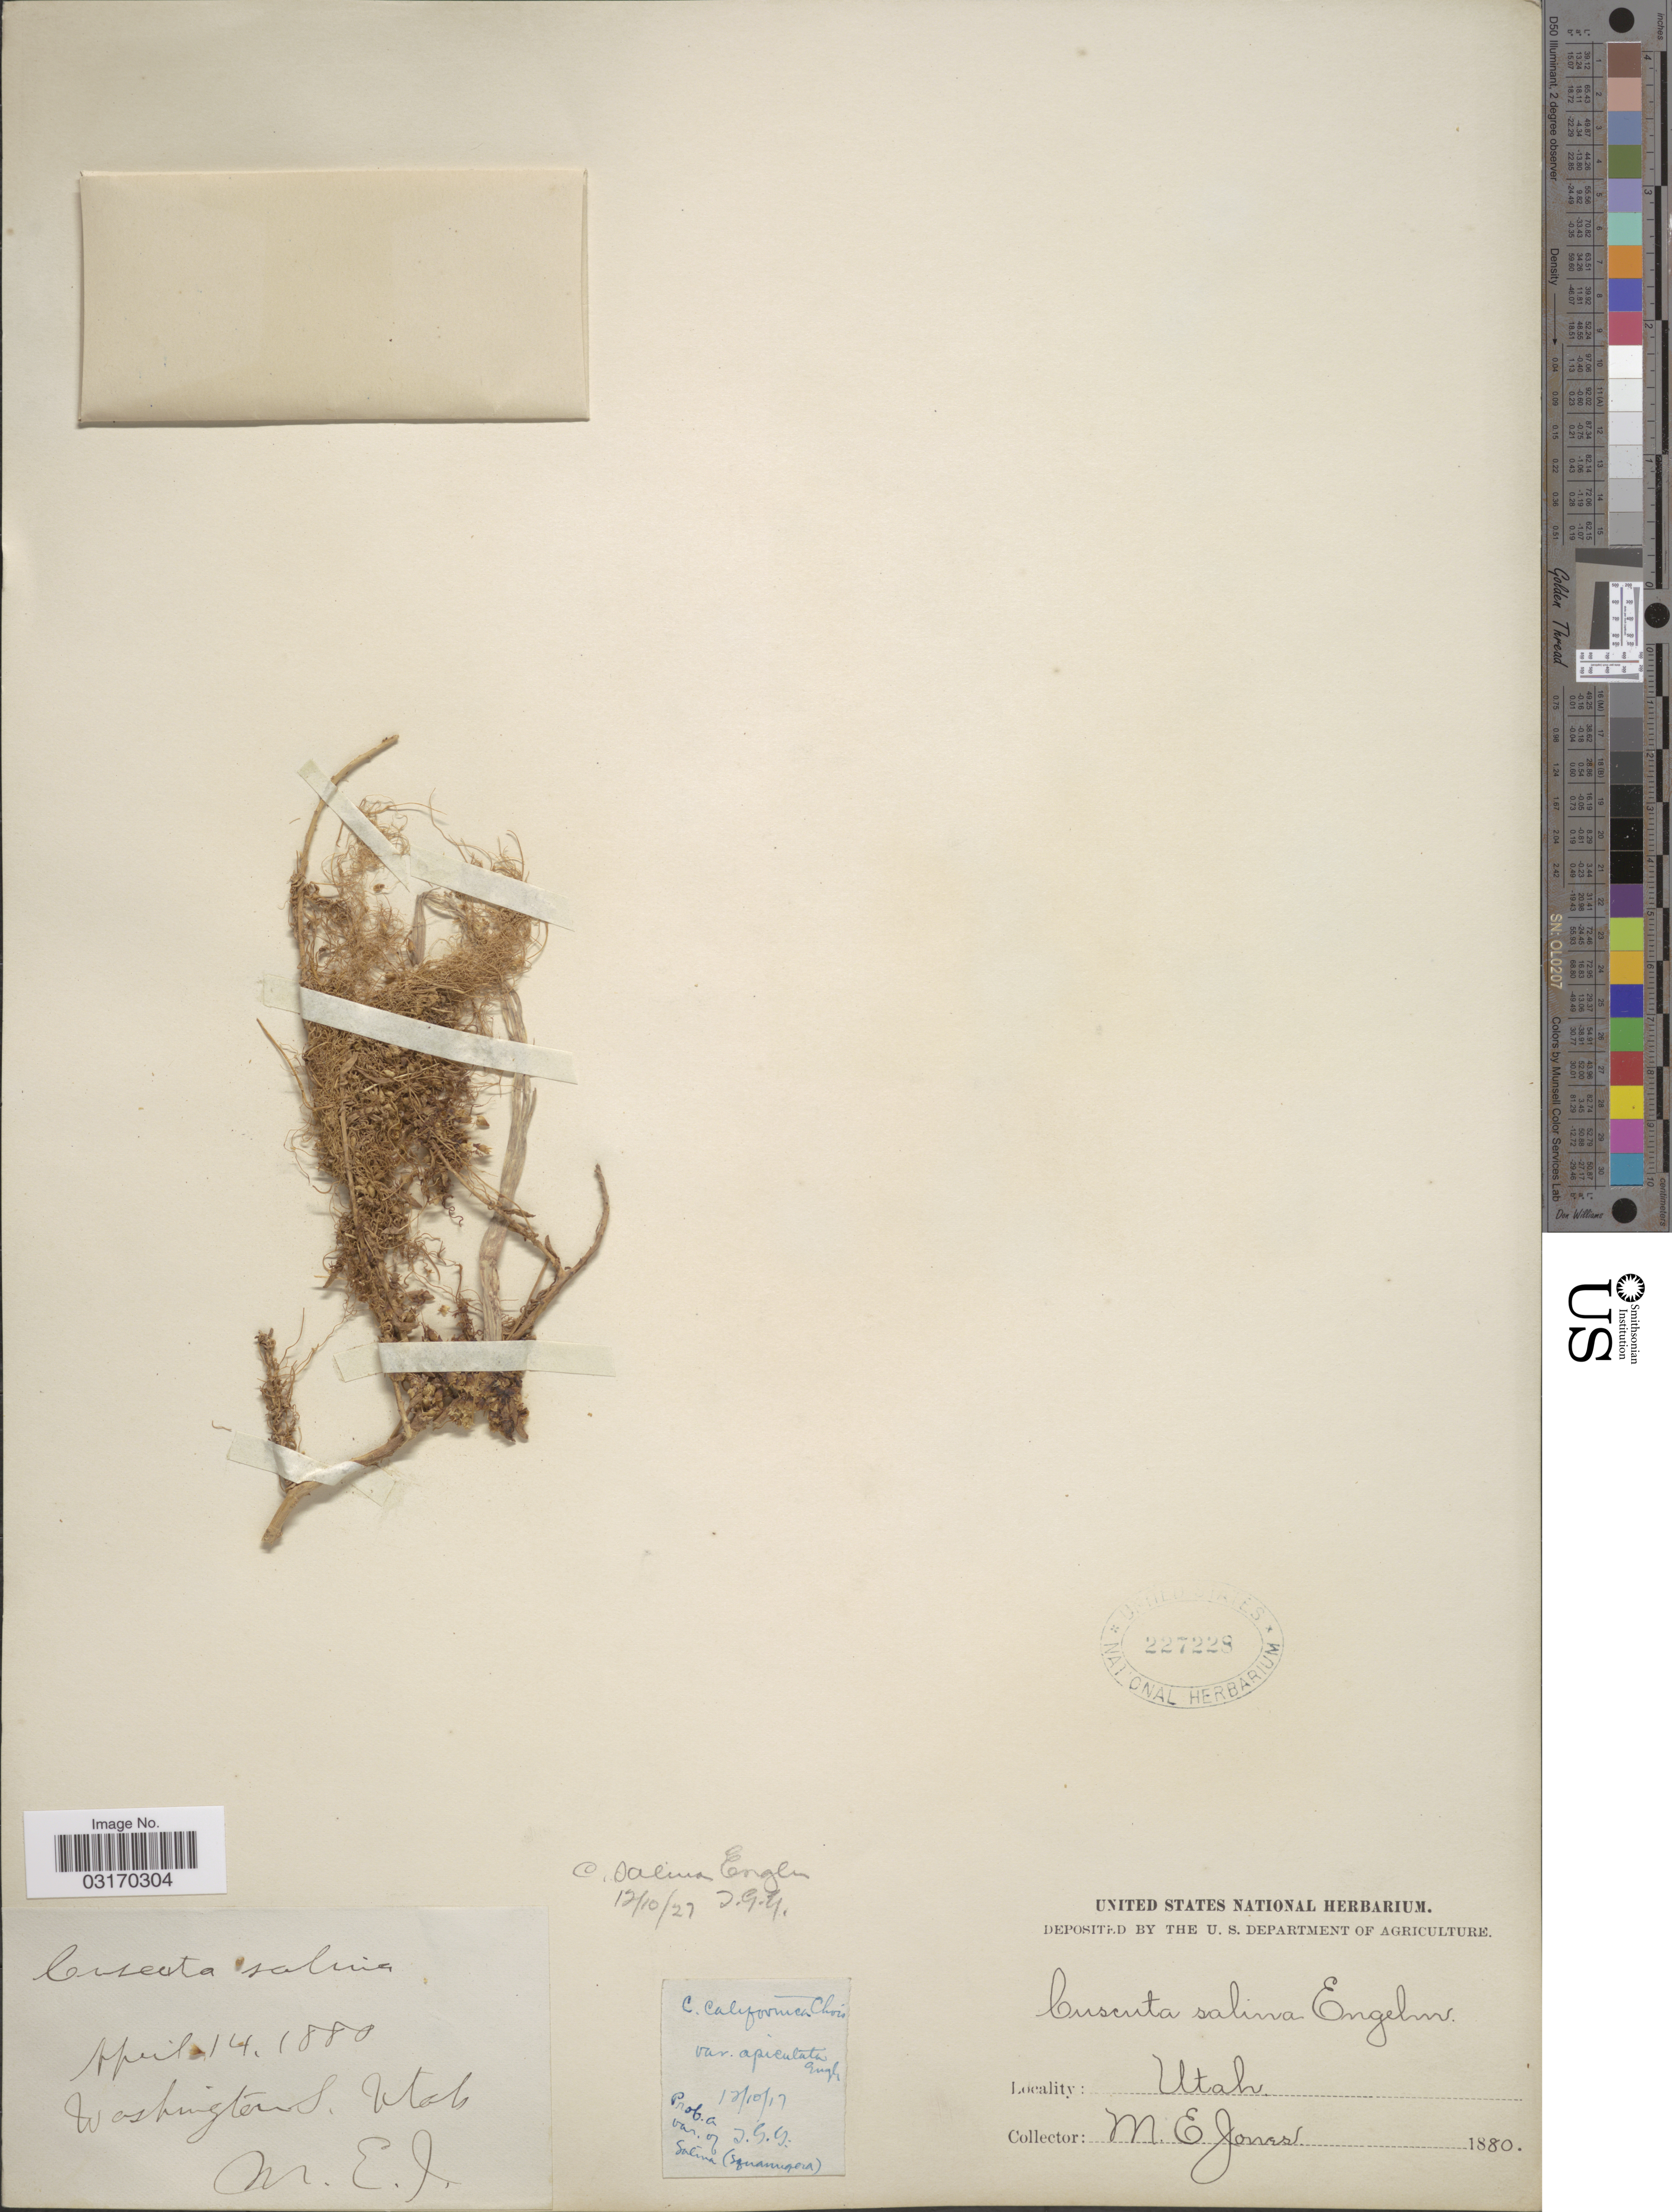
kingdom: Plantae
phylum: Tracheophyta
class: Magnoliopsida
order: Solanales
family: Convolvulaceae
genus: Cuscuta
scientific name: Cuscuta salina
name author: Engelm.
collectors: M. E. Jones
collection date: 1880-04-14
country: United States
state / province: Utah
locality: Washington S. Utah.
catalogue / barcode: US 227228